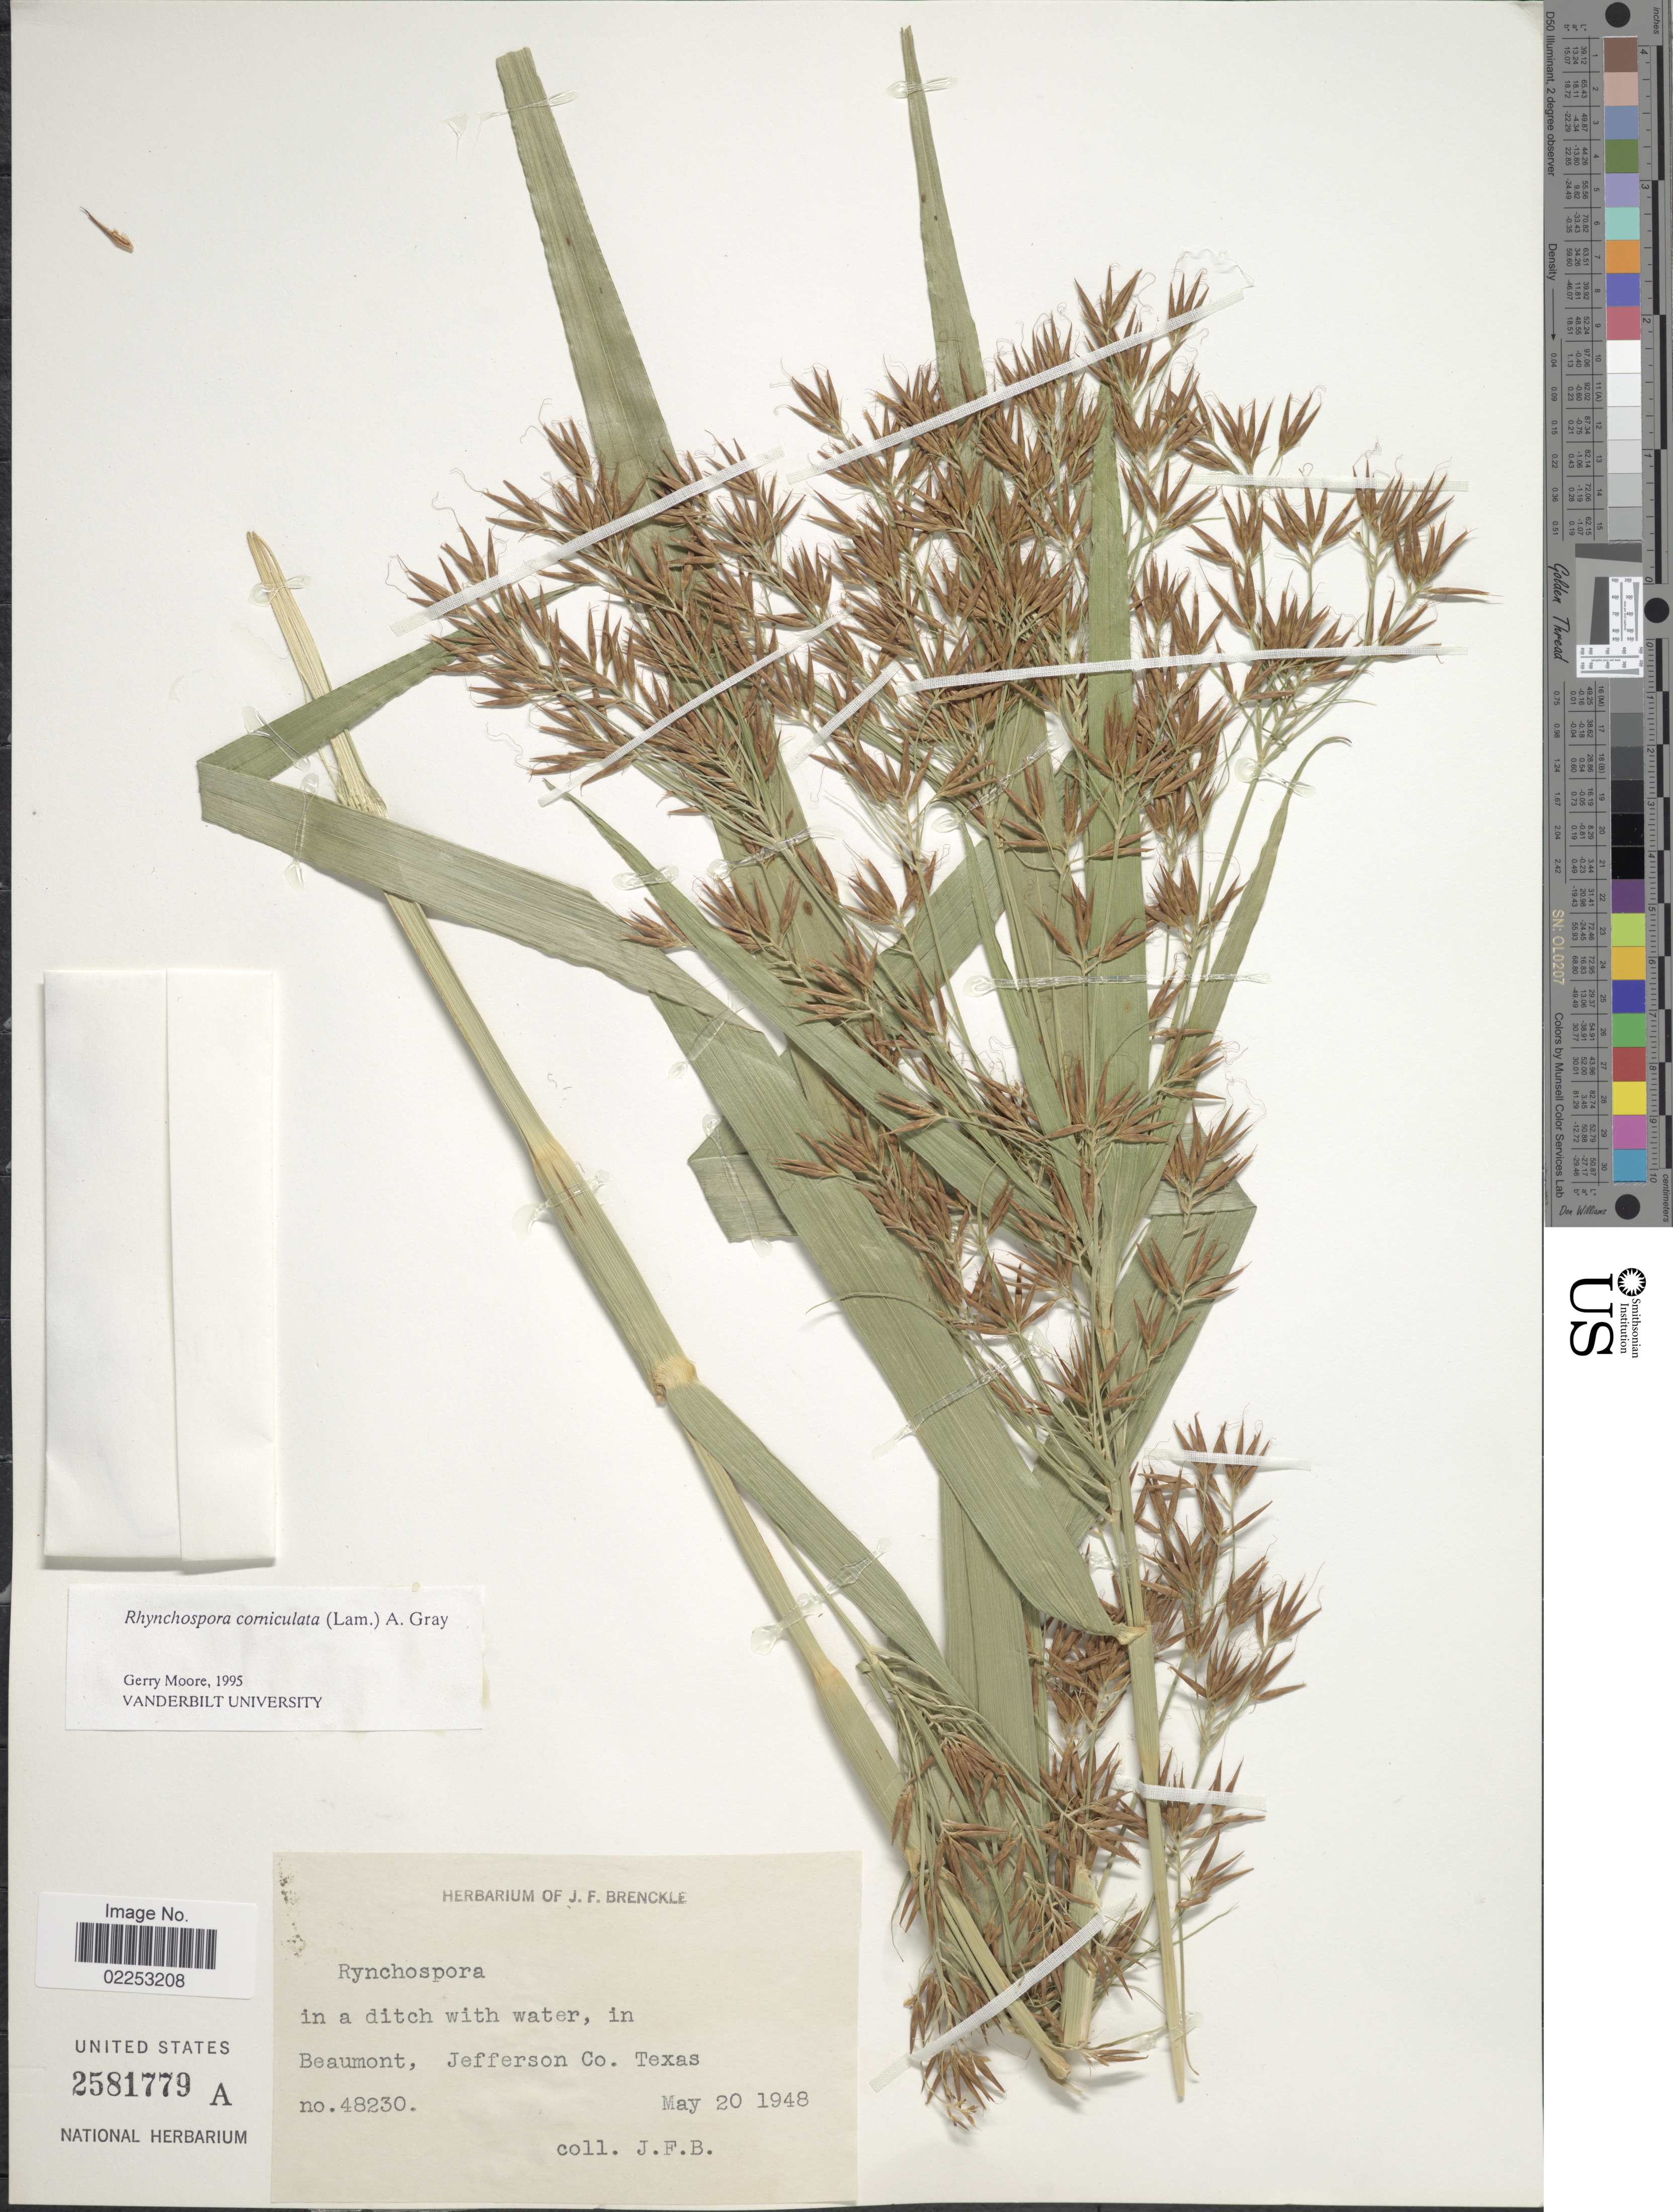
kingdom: Plantae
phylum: Tracheophyta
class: Liliopsida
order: Poales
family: Cyperaceae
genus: Rhynchospora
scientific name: Rhynchospora corniculata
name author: (Lam.) A. Gray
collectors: J. Brenckle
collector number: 48230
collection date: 1948-05-20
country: United States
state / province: Texas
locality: Beaumont, Jefferson Co.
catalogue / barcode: US 2581779A